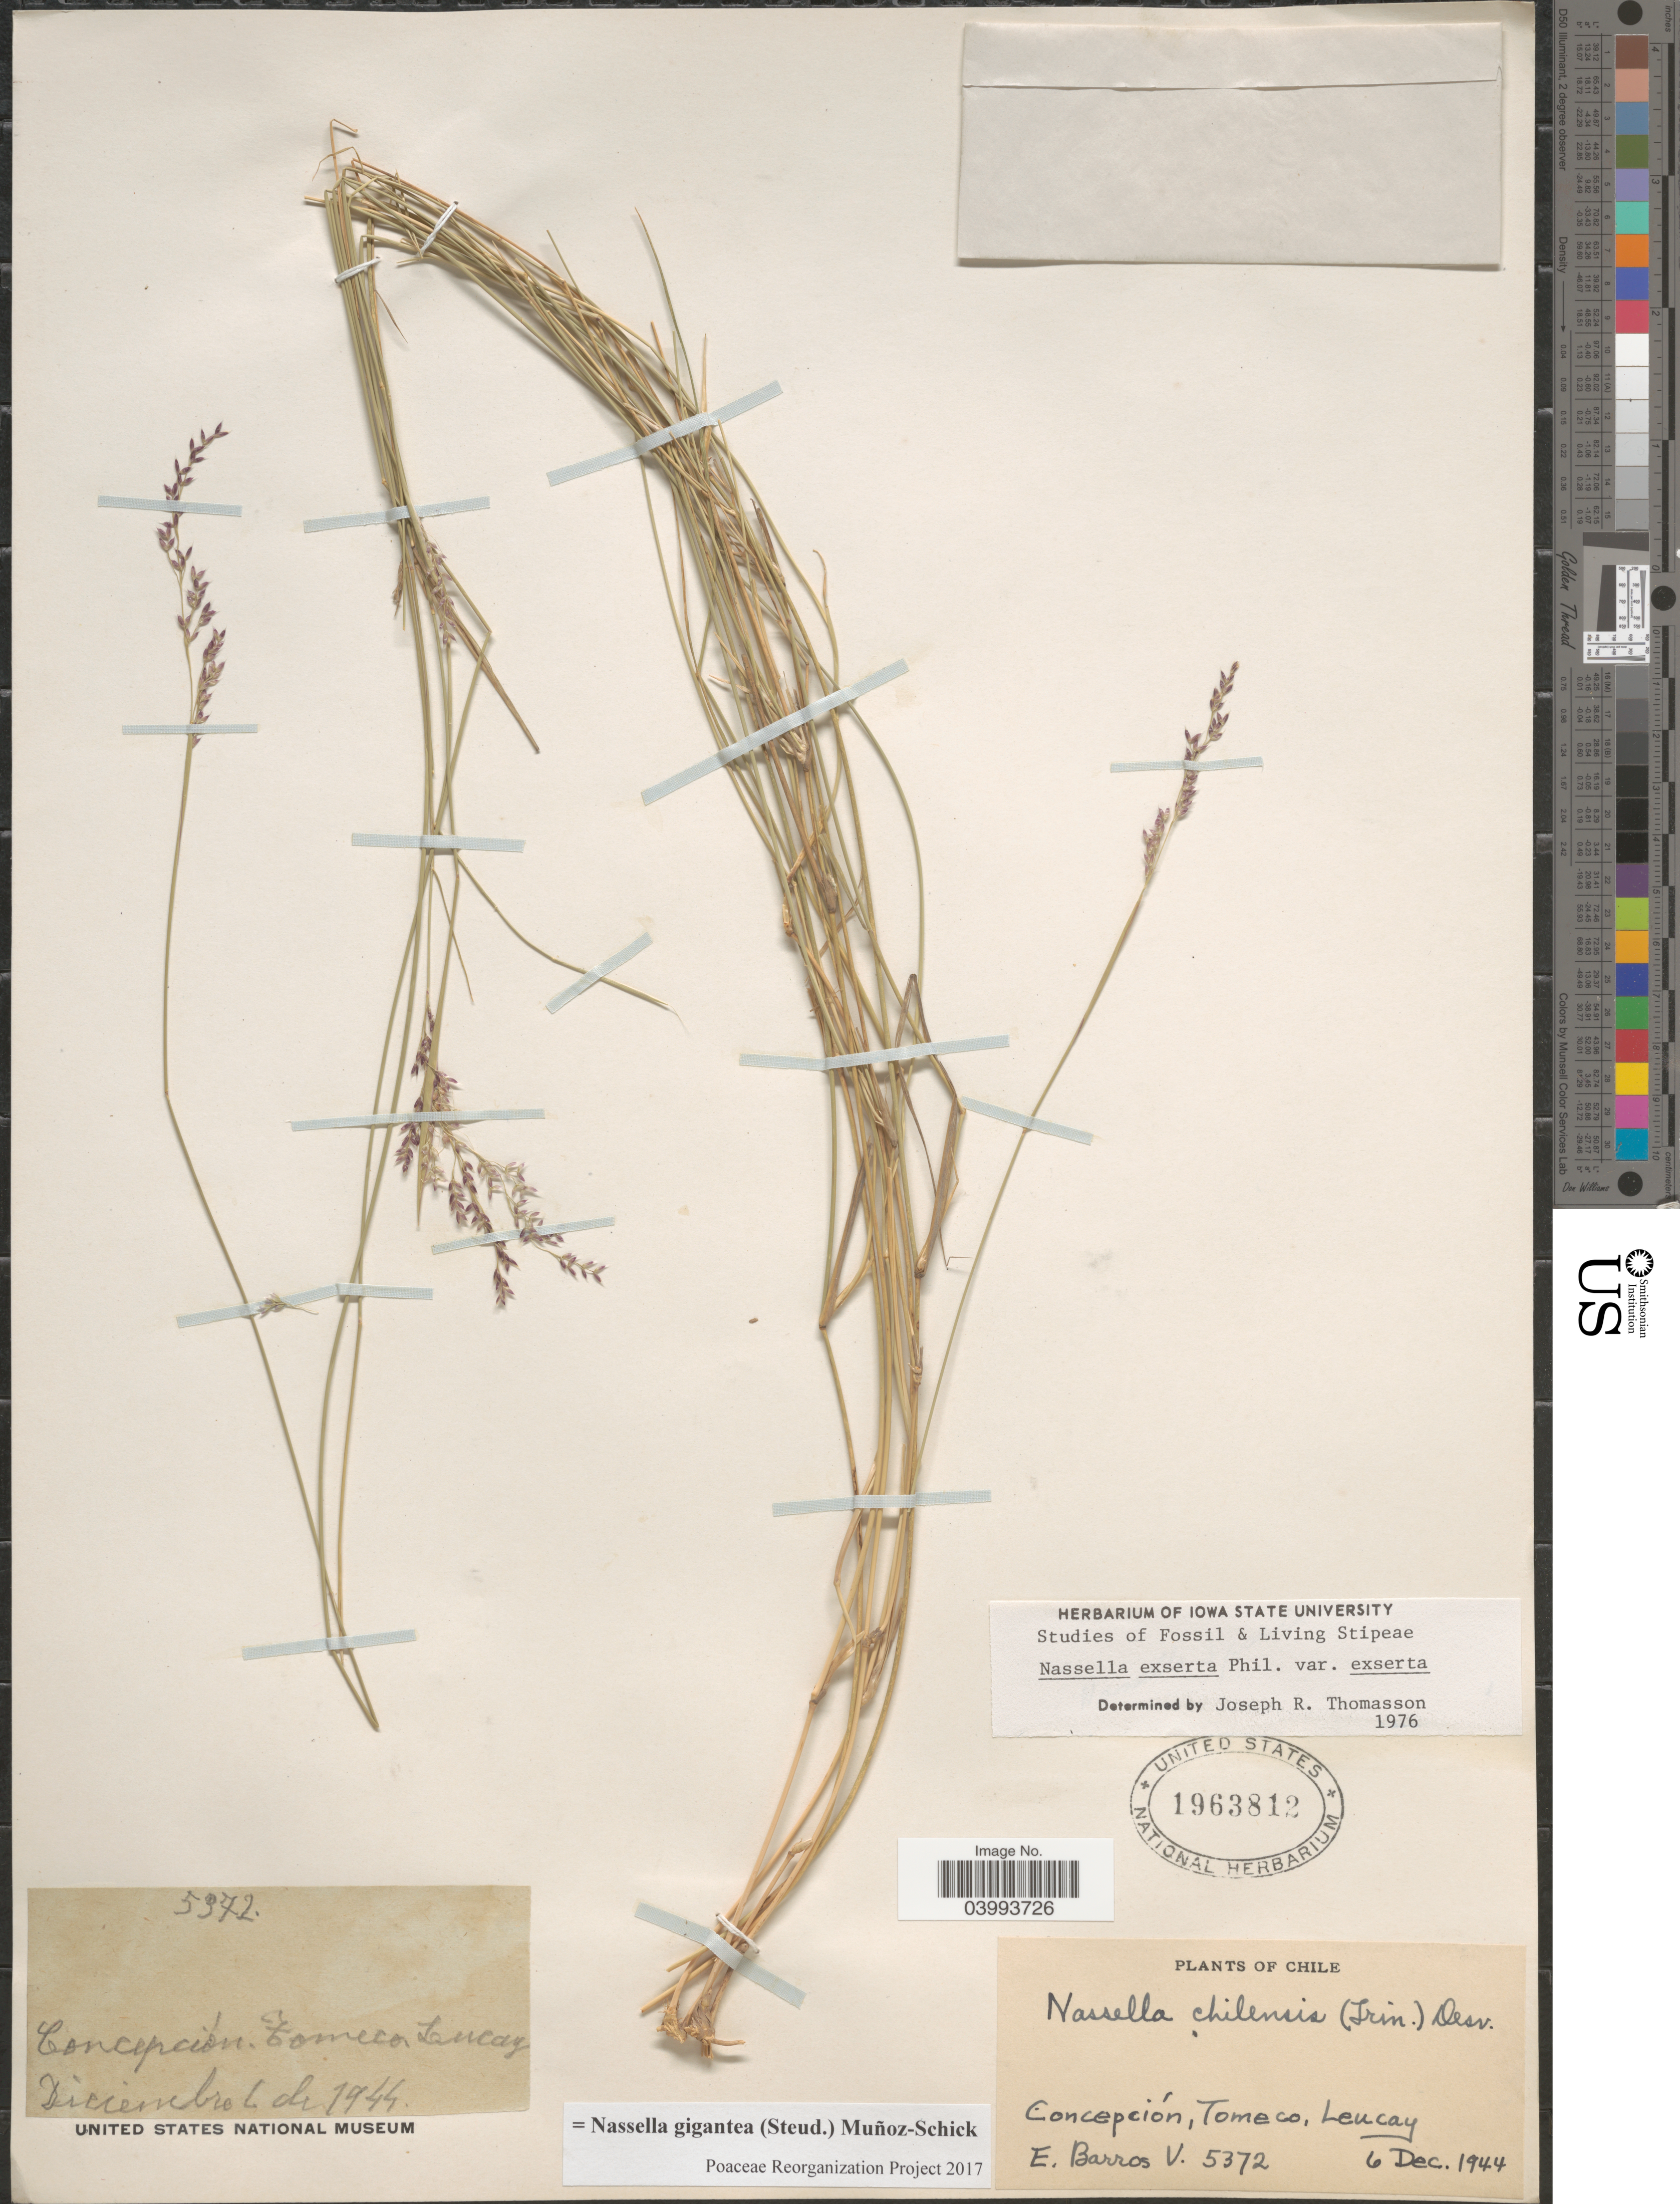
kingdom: Plantae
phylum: Tracheophyta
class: Liliopsida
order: Poales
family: Poaceae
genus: Nassella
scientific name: Nassella gigantea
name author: (Steud.) Muñoz-Schick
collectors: E. Barros V.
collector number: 5372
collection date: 1944-12-06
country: Chile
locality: Concepción, Tomeco, Leucay.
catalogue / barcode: US 1963812